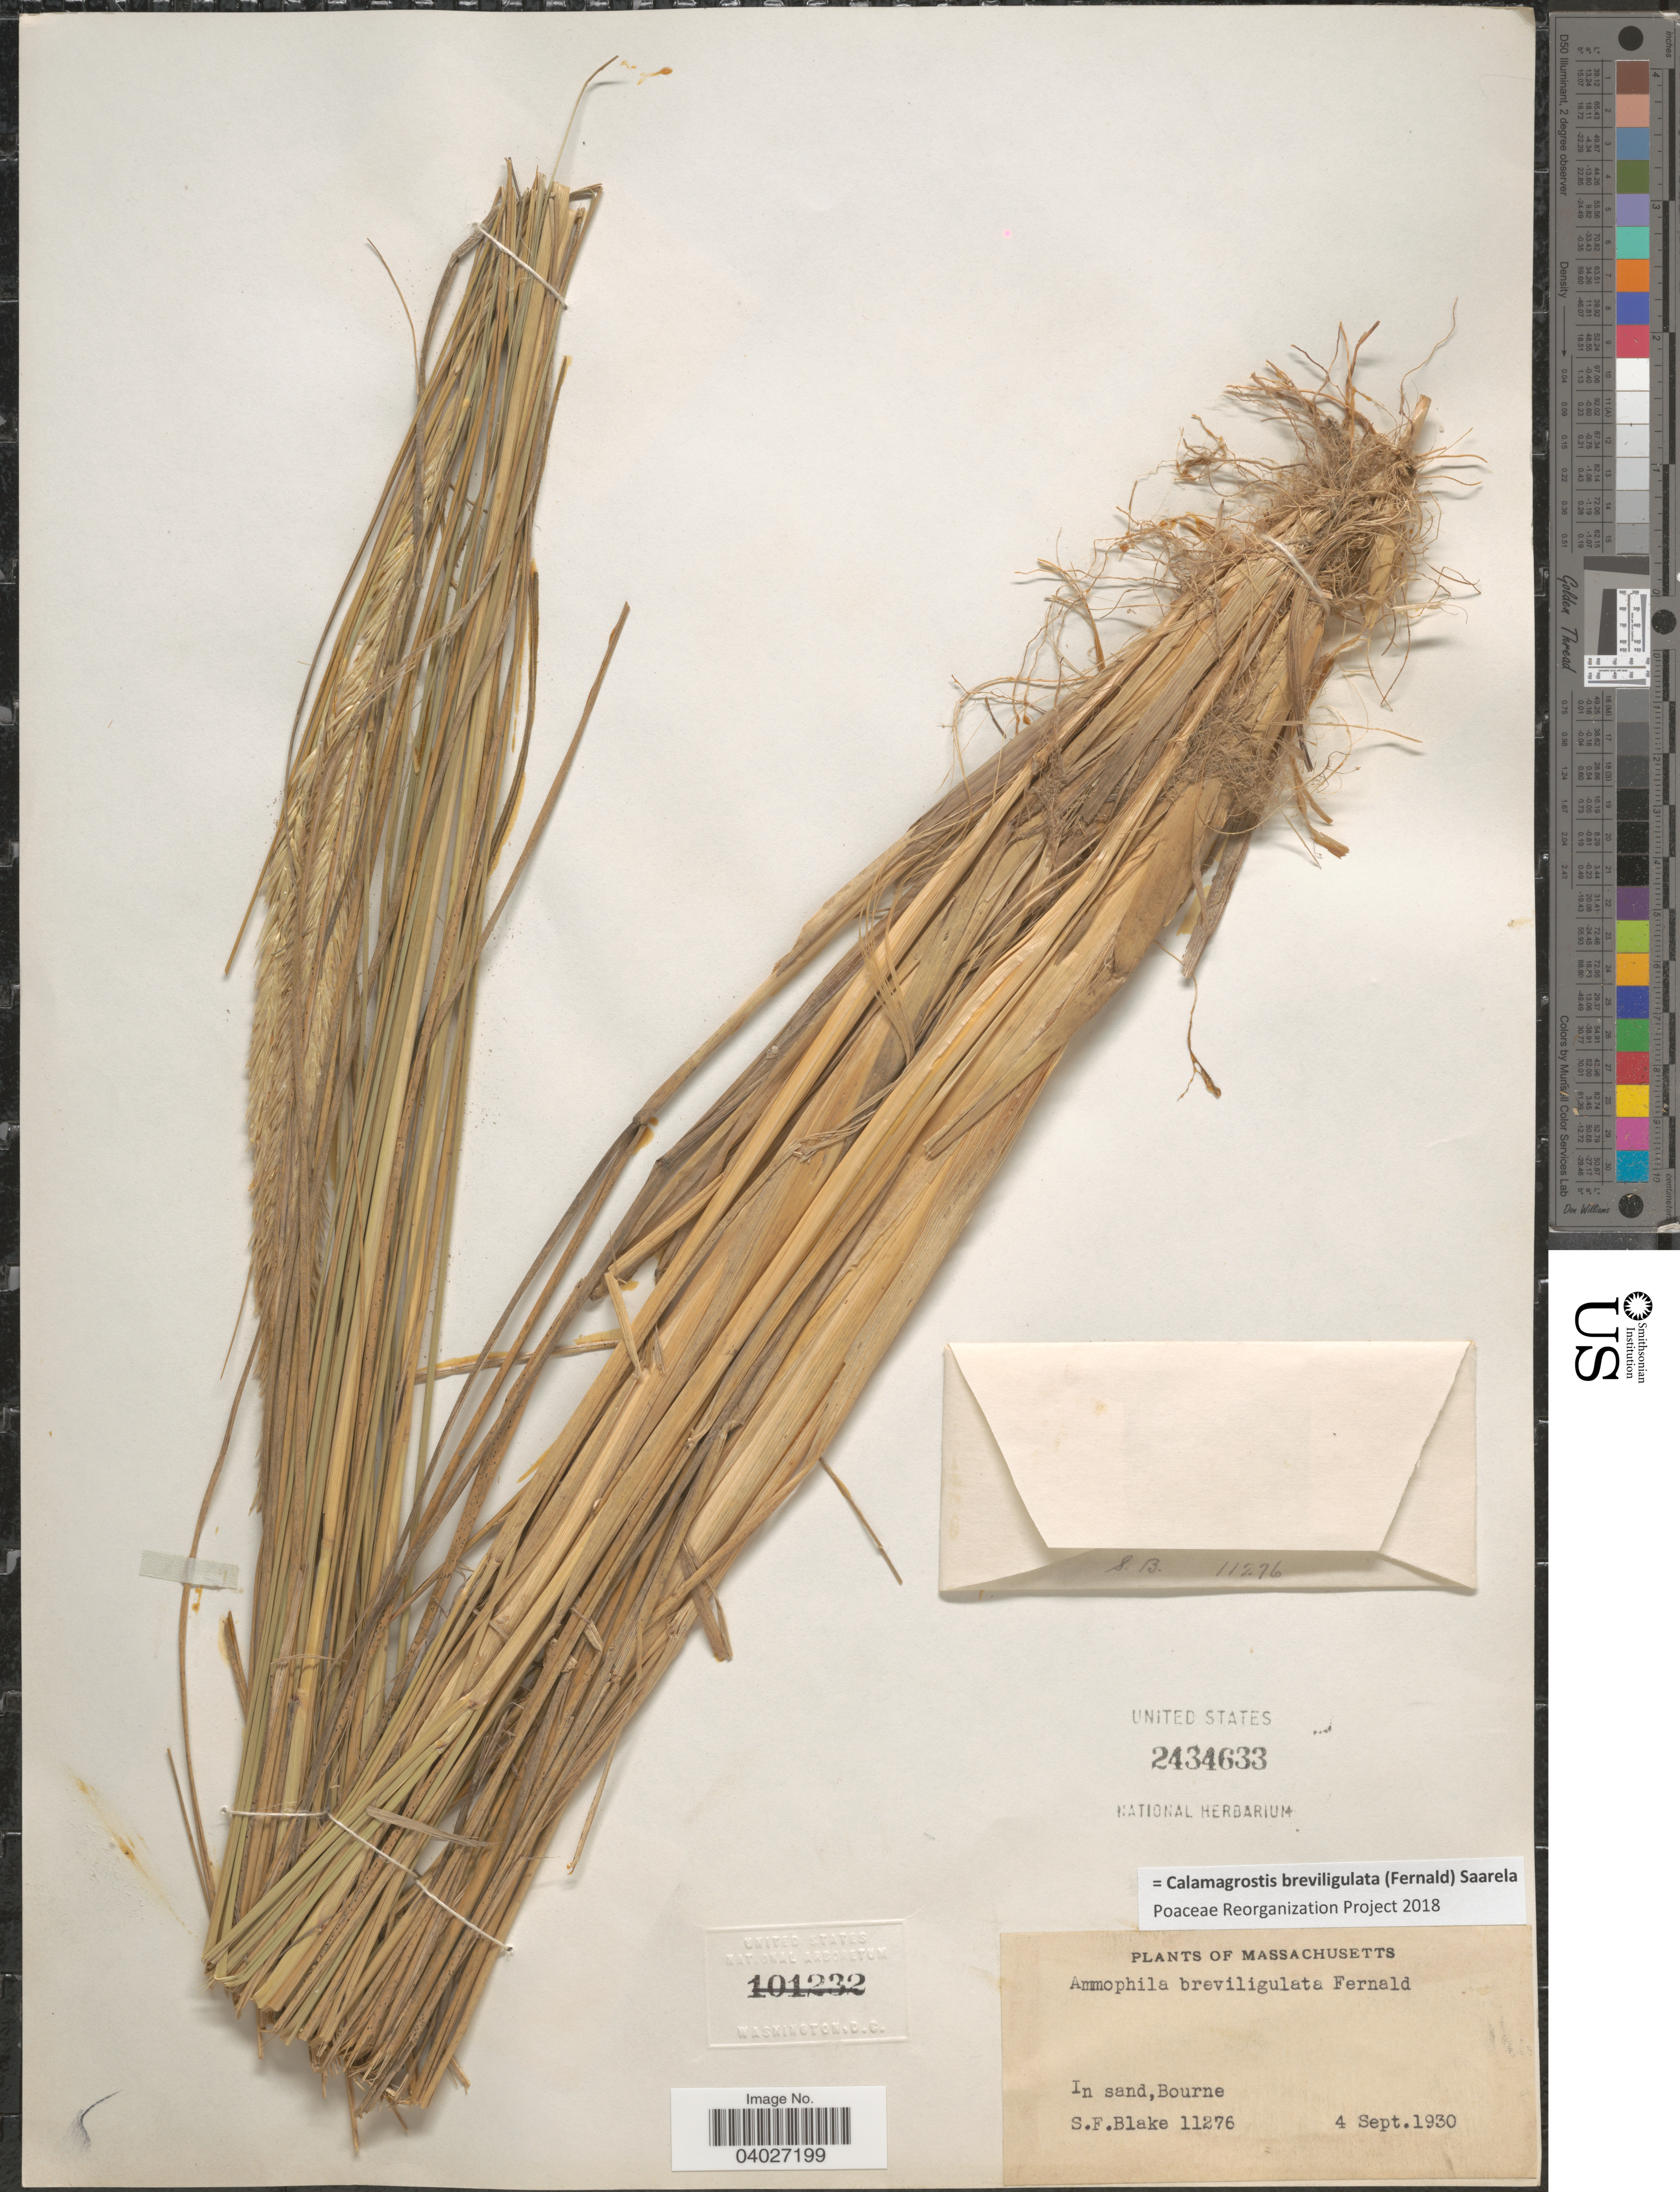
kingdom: Plantae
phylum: Tracheophyta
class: Liliopsida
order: Poales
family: Poaceae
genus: Calamagrostis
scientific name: Calamagrostis breviligulata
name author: (Fernald) Saarela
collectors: S. Blake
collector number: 11276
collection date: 1930-09-04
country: United States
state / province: Massachusetts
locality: In sand, Bourne.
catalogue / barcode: US 2434633